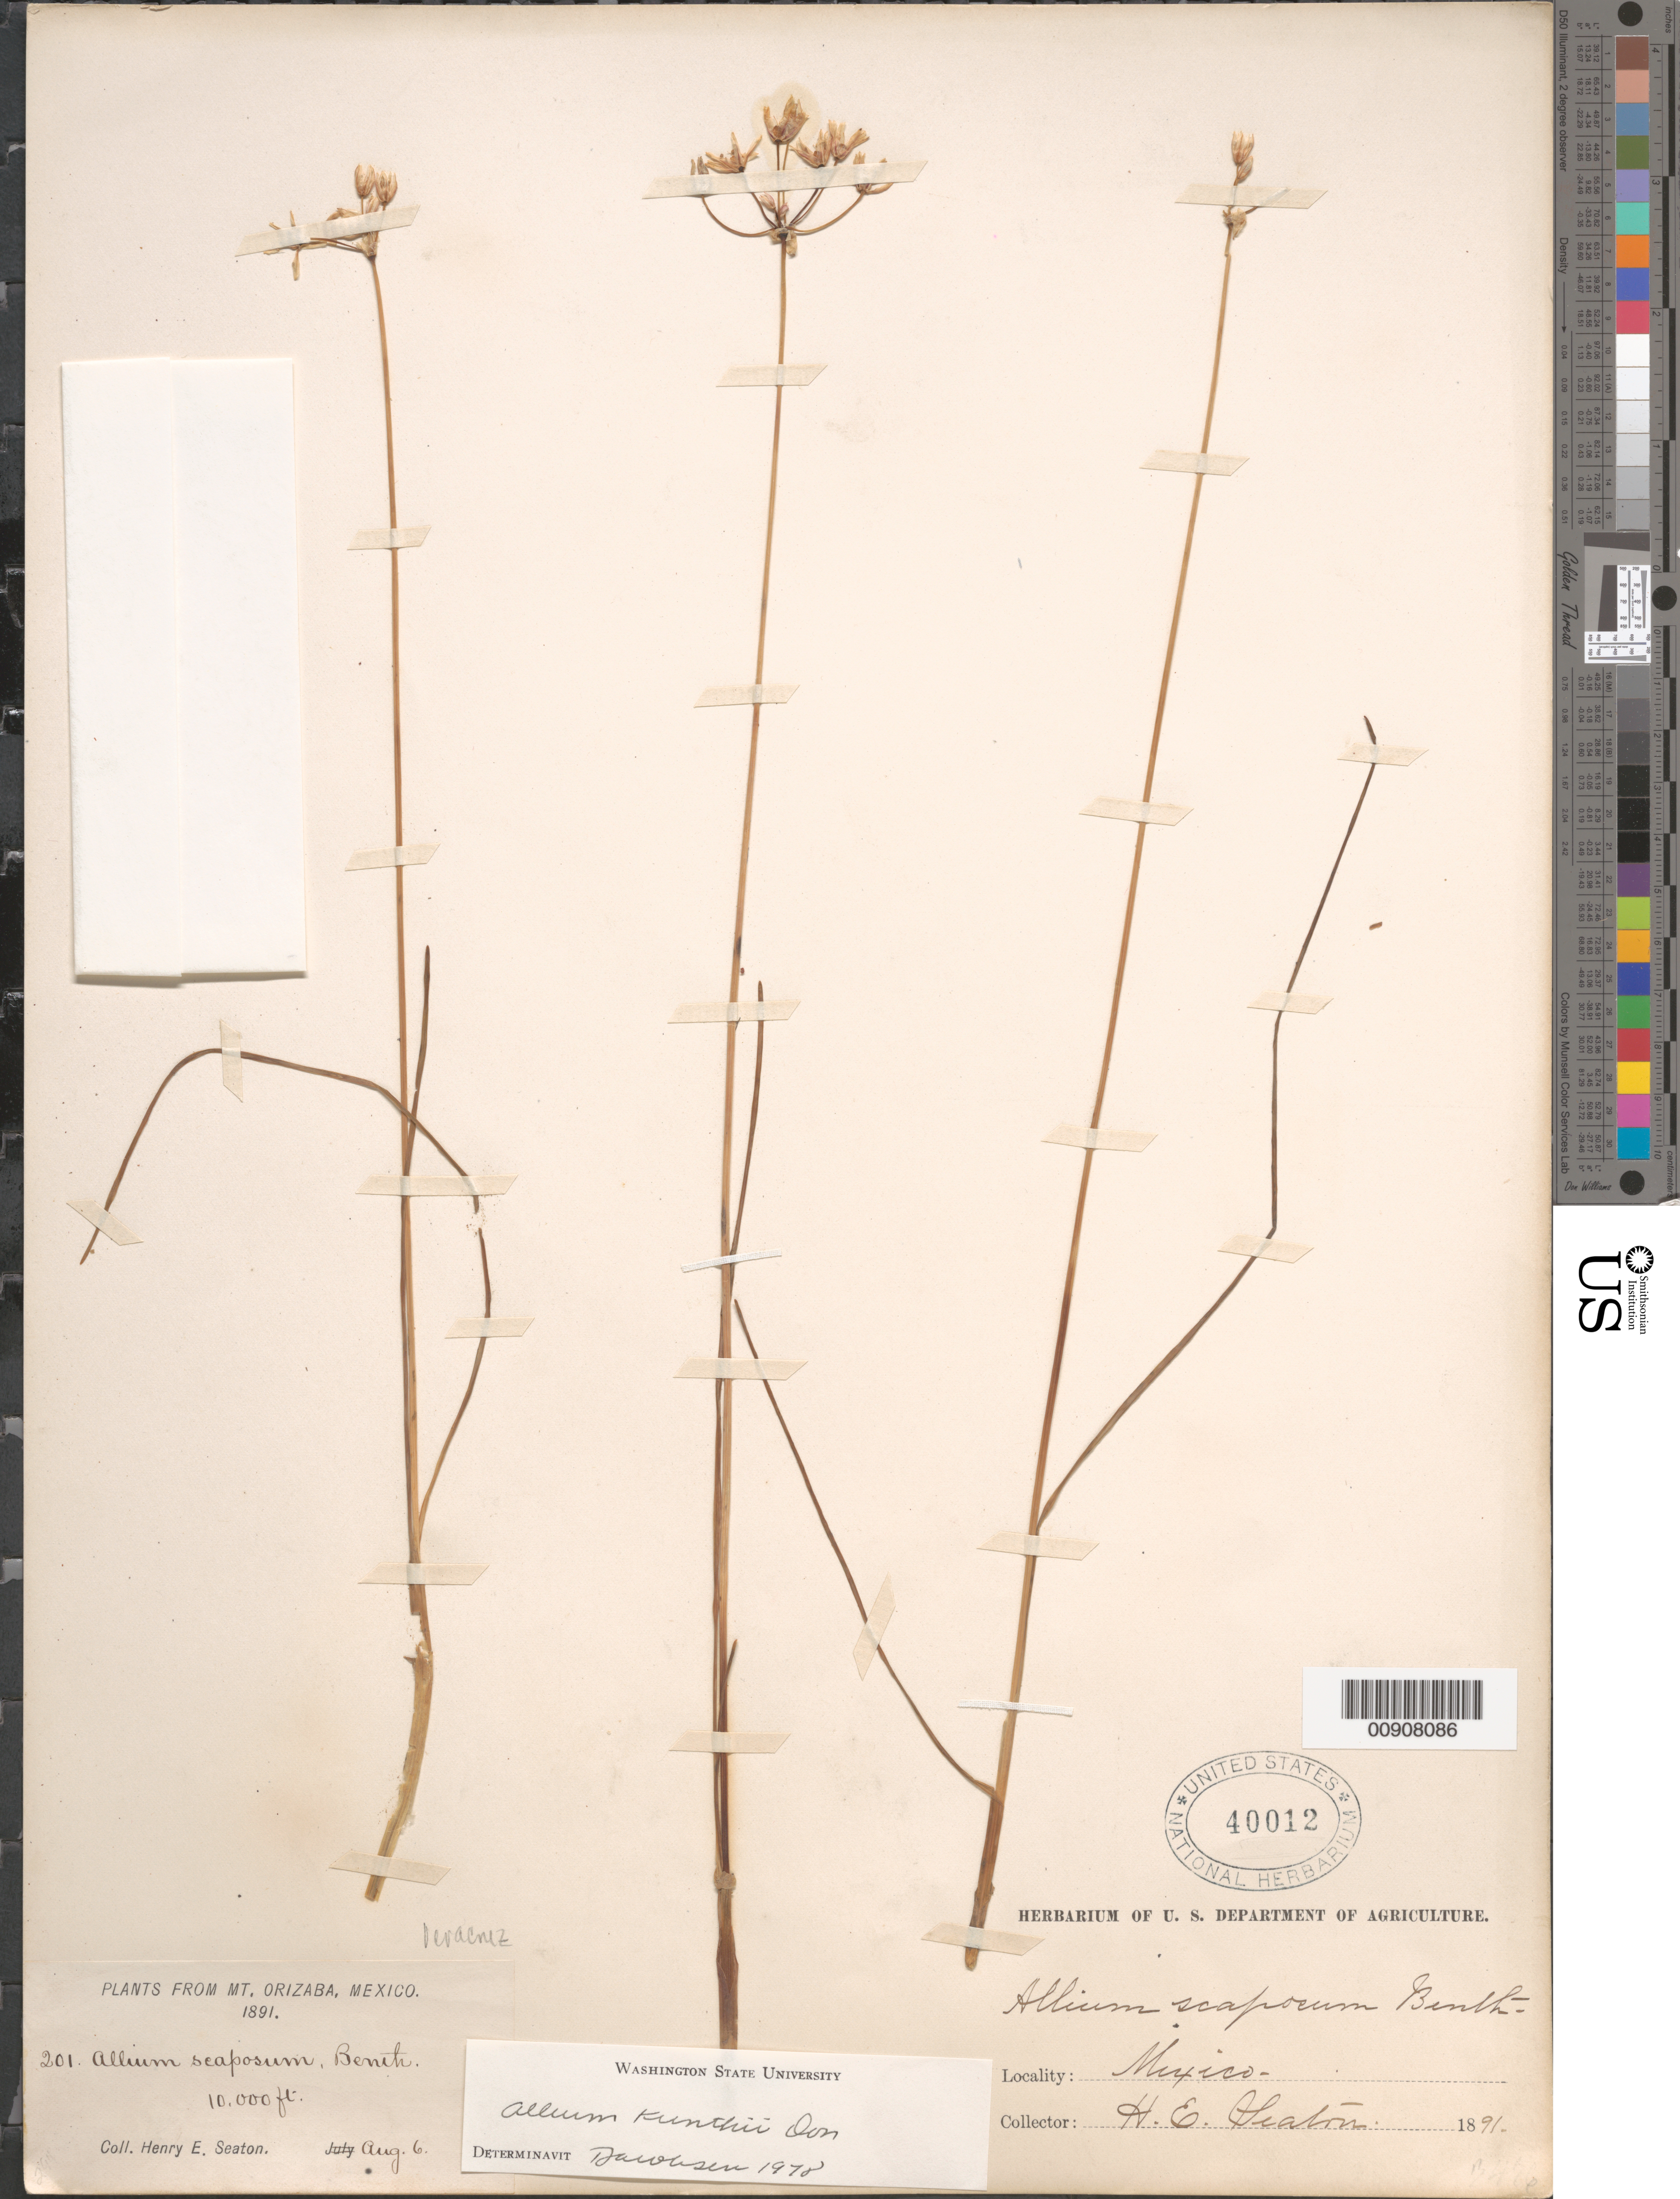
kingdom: Plantae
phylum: Tracheophyta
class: Liliopsida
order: Asparagales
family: Amaryllidaceae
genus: Allium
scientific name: Allium kunthii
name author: G. Don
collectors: H. E. Seaton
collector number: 201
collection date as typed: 06 Aug 1891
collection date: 1891-08-06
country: Mexico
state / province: Veracruz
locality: Mt. Orizaba.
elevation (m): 3048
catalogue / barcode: US 40012